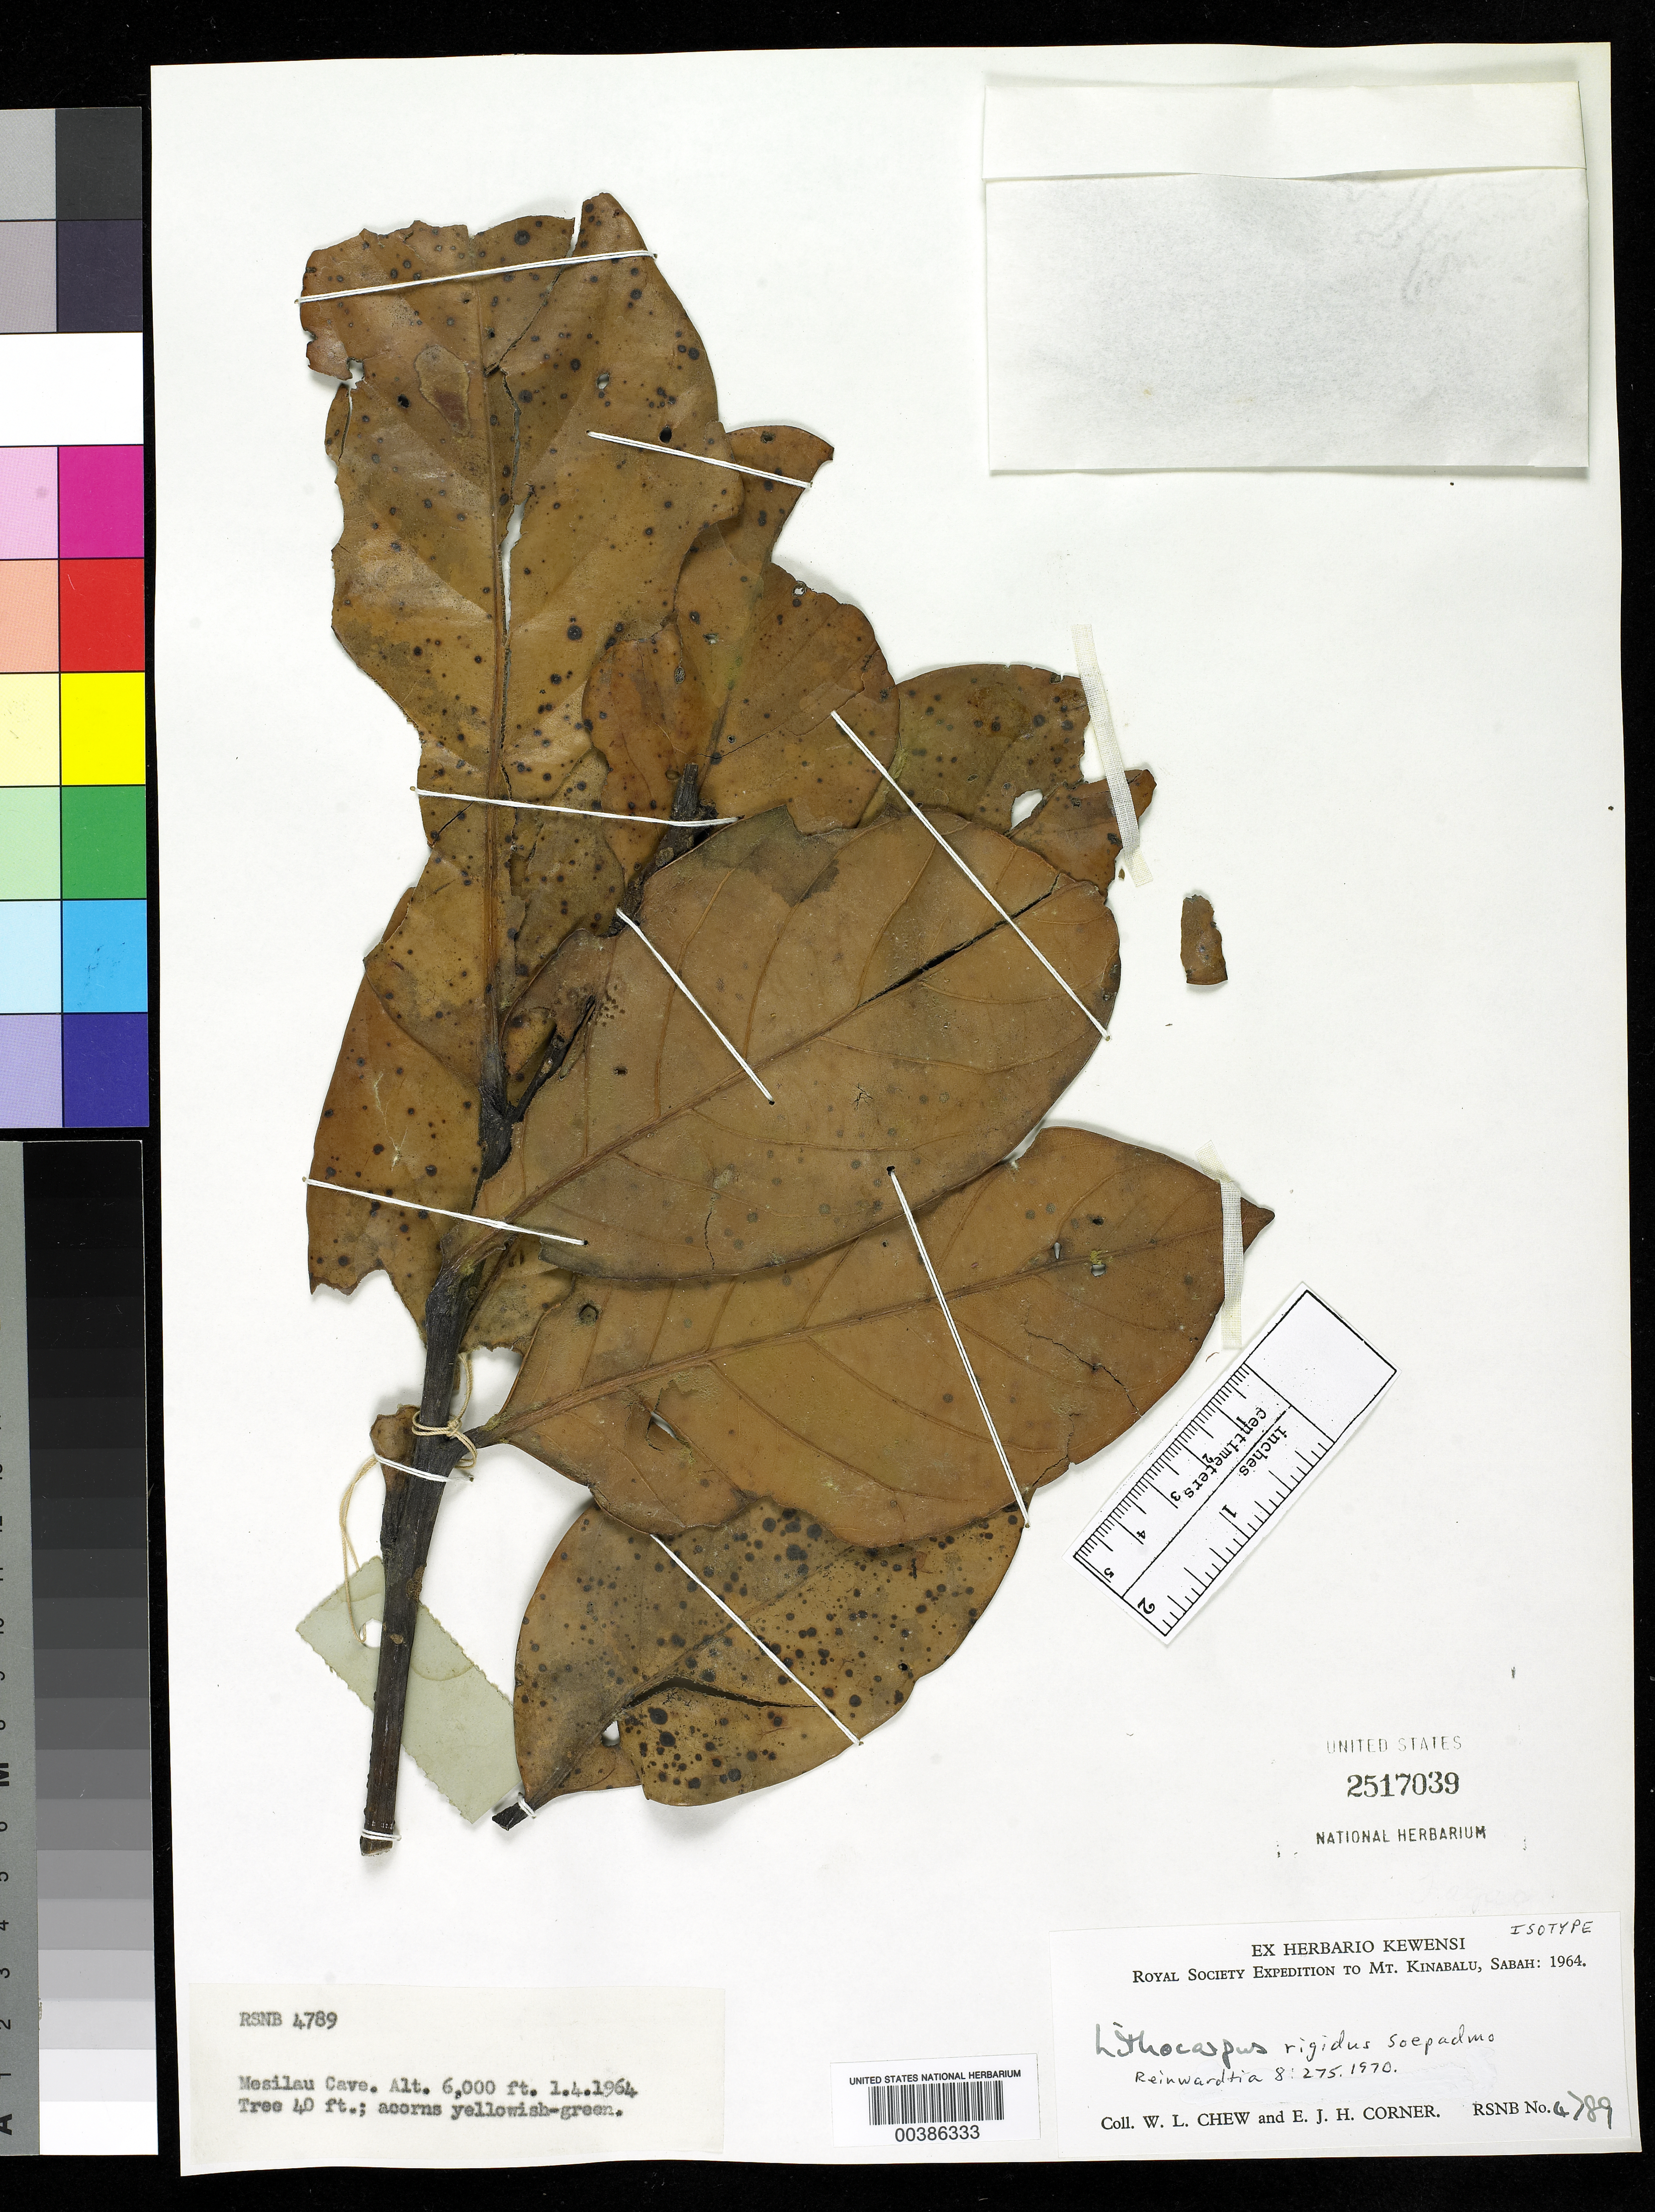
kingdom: Plantae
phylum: Tracheophyta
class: Magnoliopsida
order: Fagales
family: Fagaceae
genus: Lithocarpus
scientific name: Lithocarpus rigidus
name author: Soepadmo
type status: Isotype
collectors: W. Chew & E. Corner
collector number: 4789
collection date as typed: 01 Apr 1964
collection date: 1964-04-01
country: Malaysia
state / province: Sabah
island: Borneo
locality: Mt. Kinabalu, Mesilau Cave.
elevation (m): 488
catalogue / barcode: US 2517039